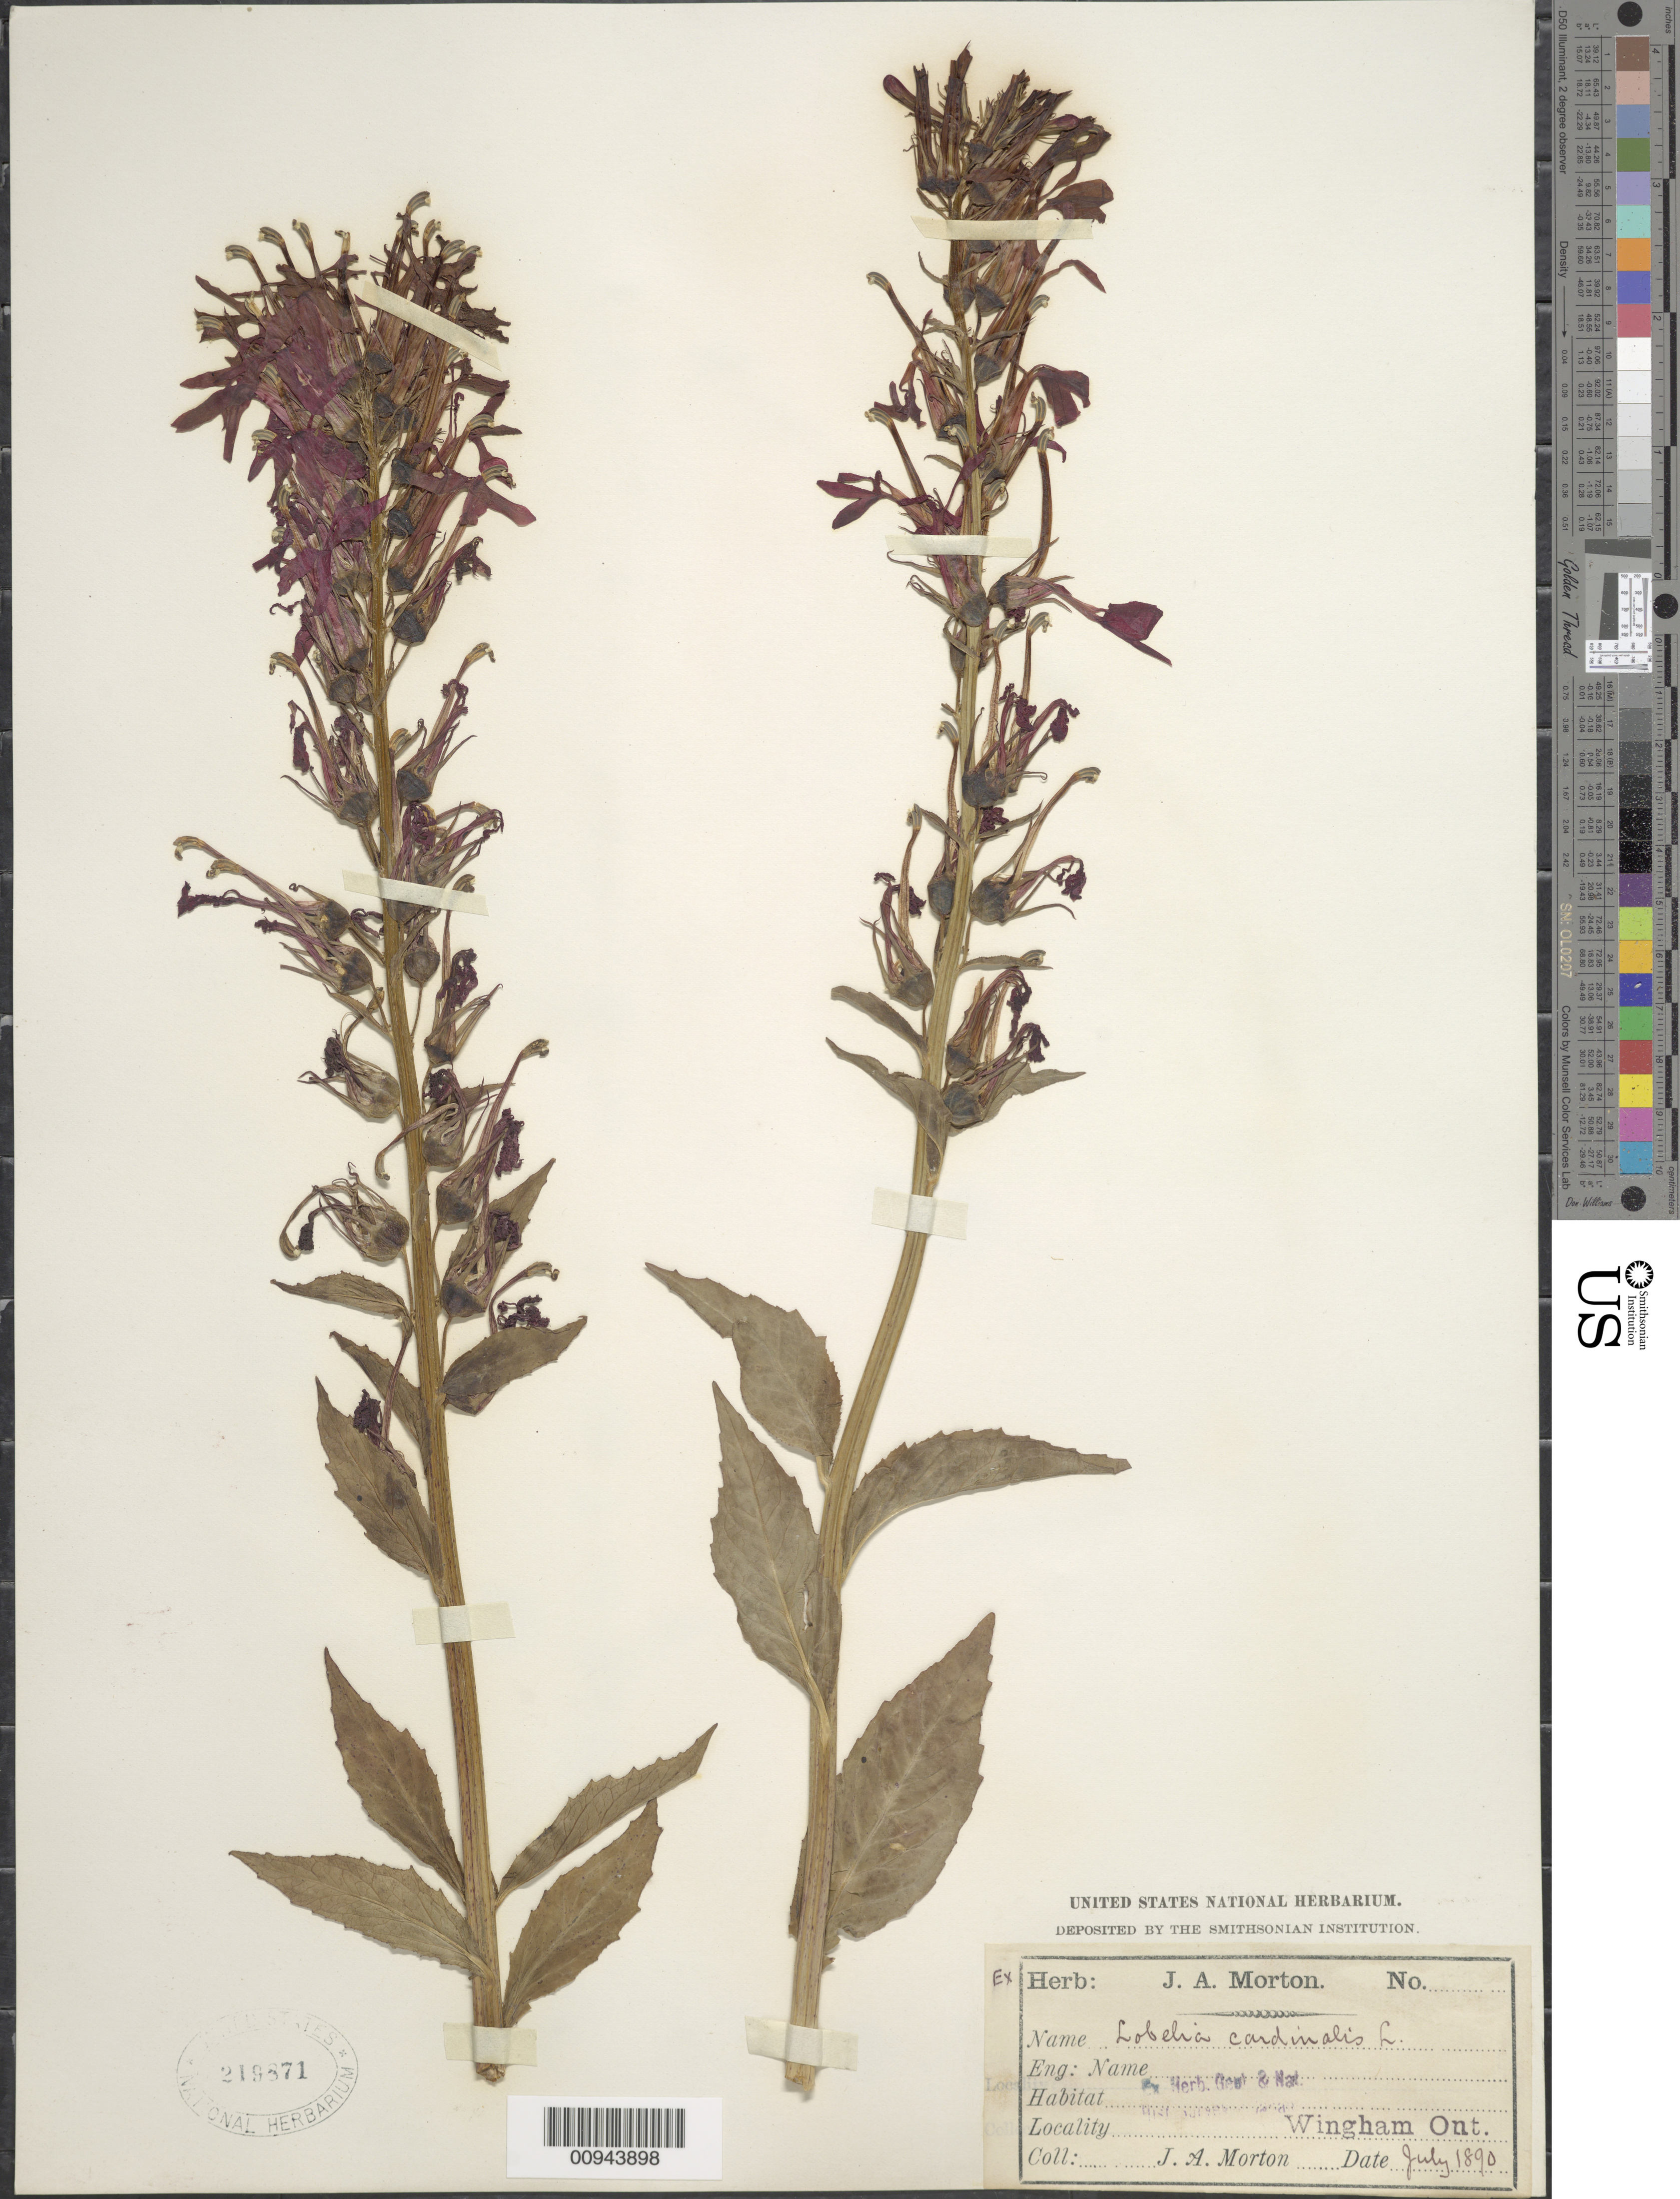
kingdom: Plantae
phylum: Tracheophyta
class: Magnoliopsida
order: Asterales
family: Campanulaceae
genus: Lobelia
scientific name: Lobelia cardinalis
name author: L.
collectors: J. A. Morton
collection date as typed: July 1890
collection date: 1890-07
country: Canada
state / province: Ontario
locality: Wingham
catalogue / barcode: US 219871